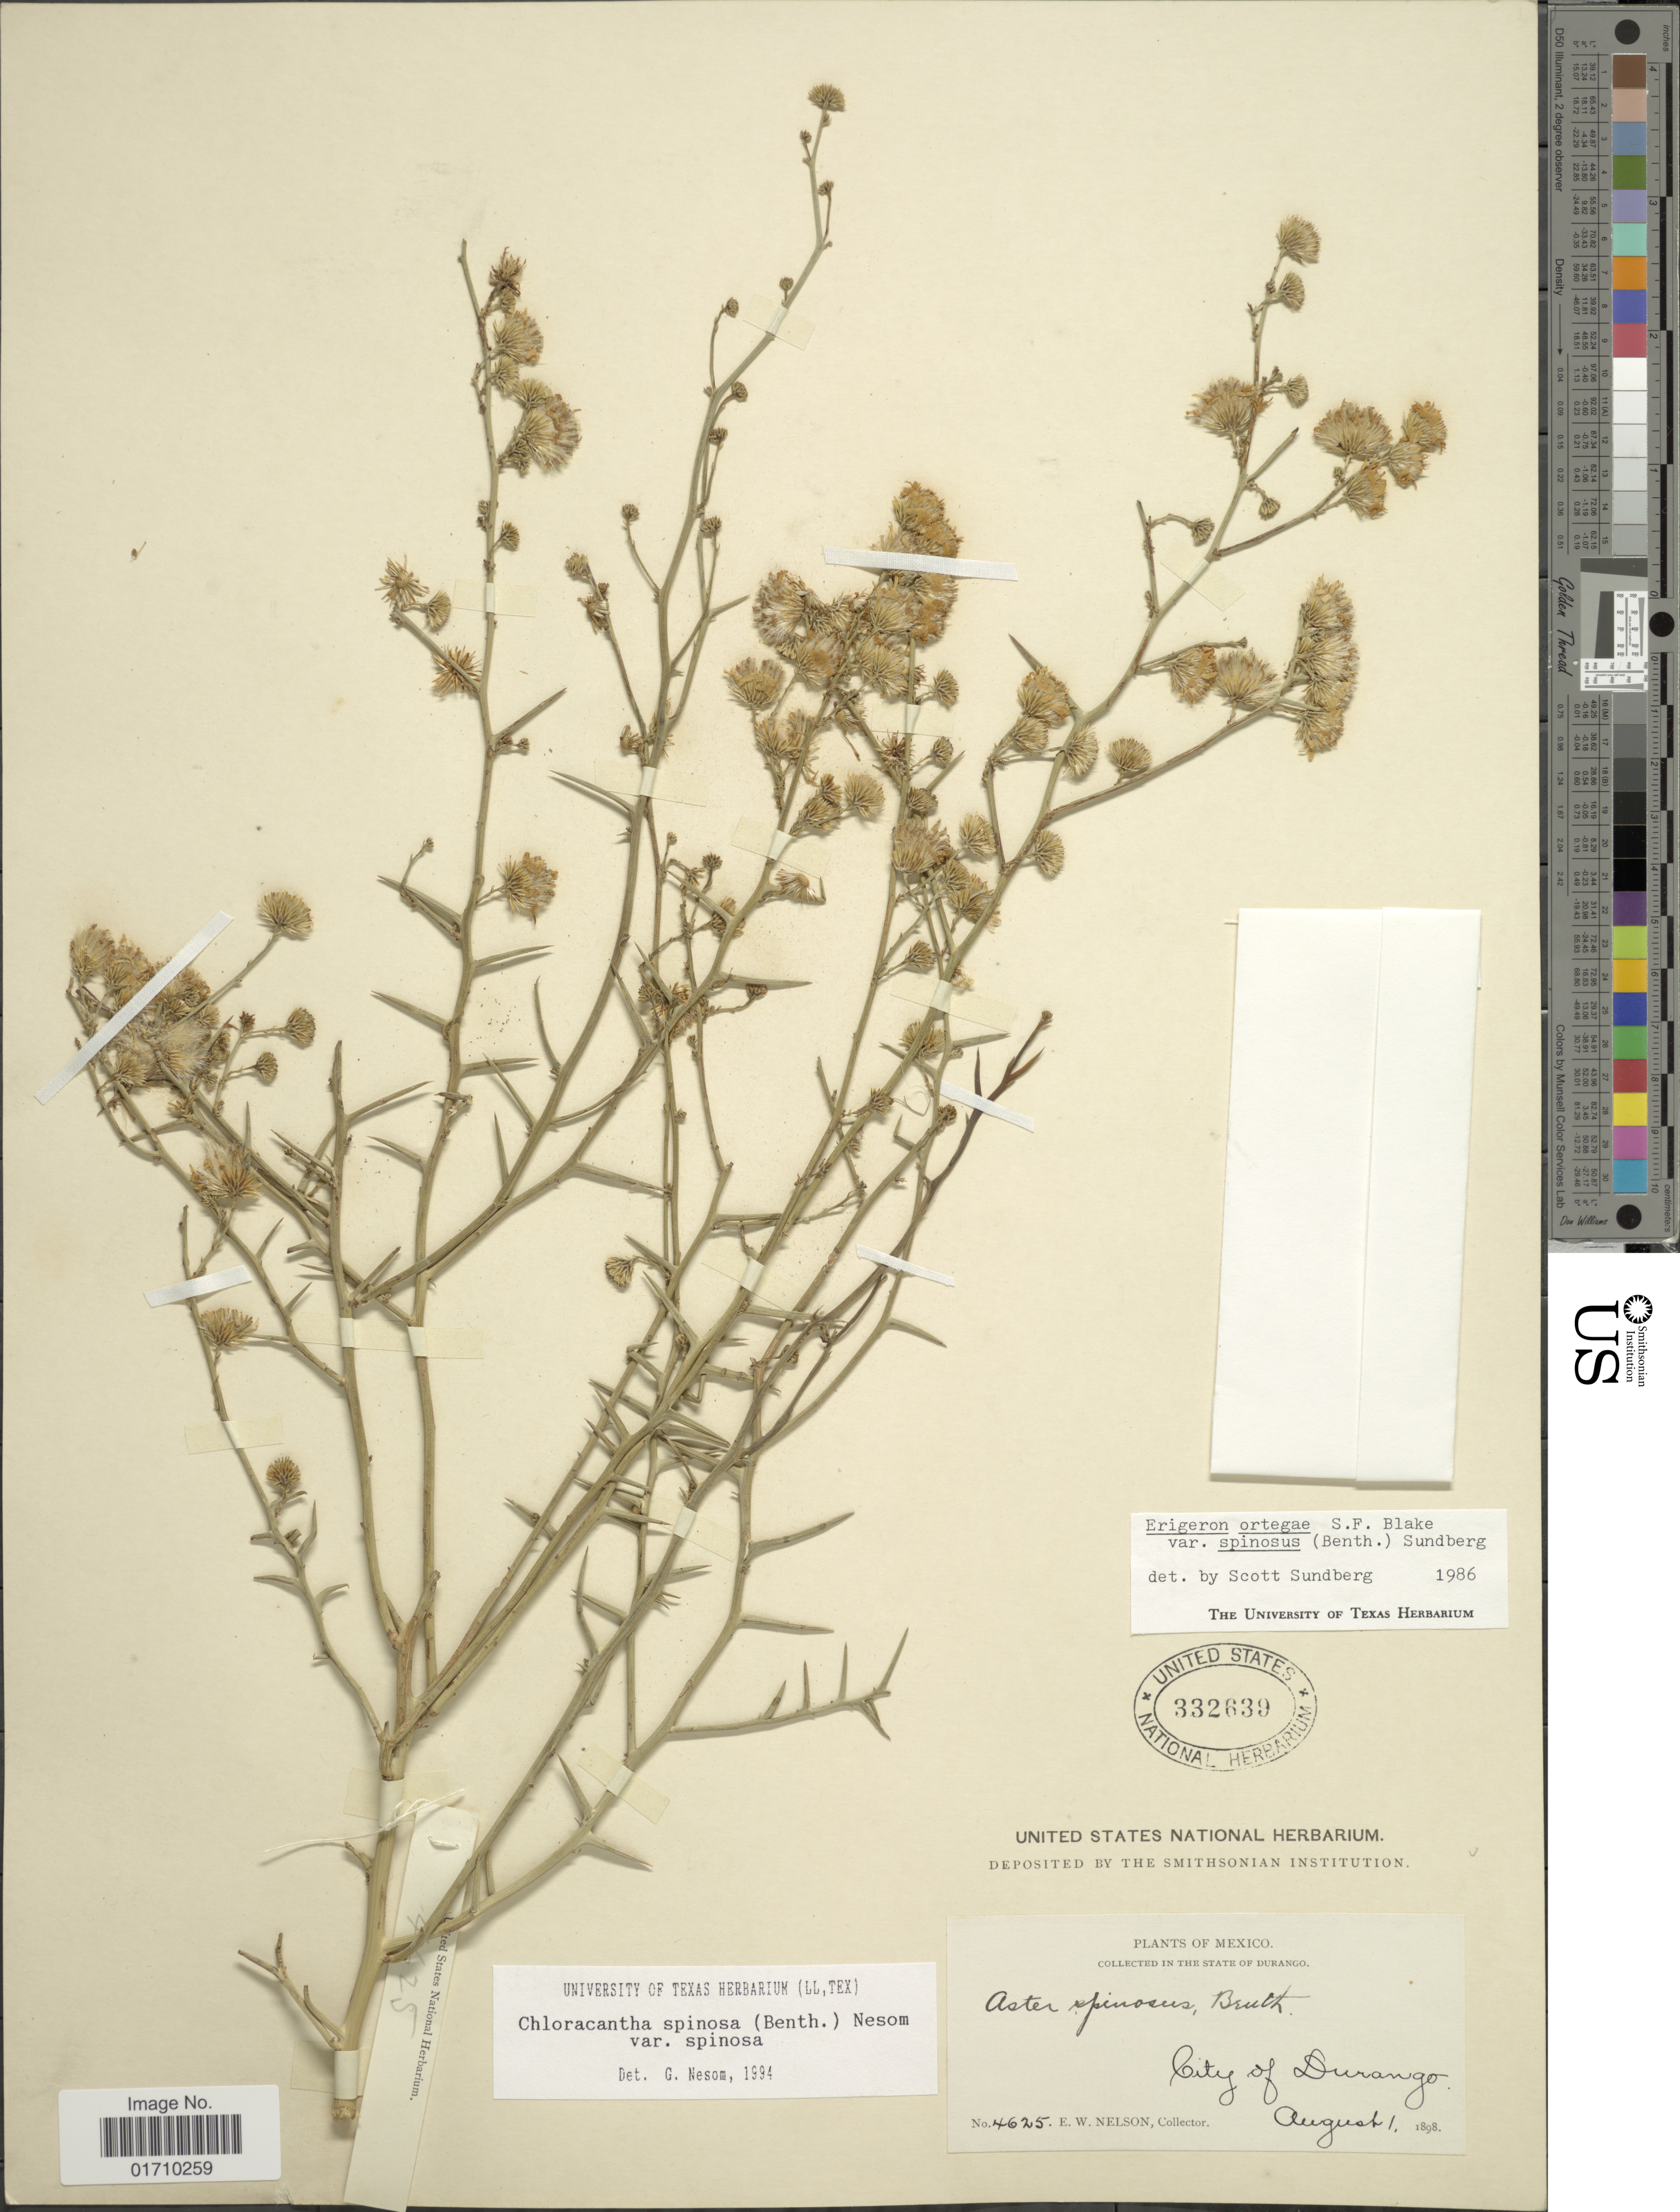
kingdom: Plantae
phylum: Tracheophyta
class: Magnoliopsida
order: Asterales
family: Asteraceae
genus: Chloracantha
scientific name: Chloracantha spinosa var. spinosa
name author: (Benth.) G.L. Nesom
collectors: E. W. Nelson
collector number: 4625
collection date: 1898-08-01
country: Mexico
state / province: Durango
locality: In the State of Durango, City of Durango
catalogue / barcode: US 332639